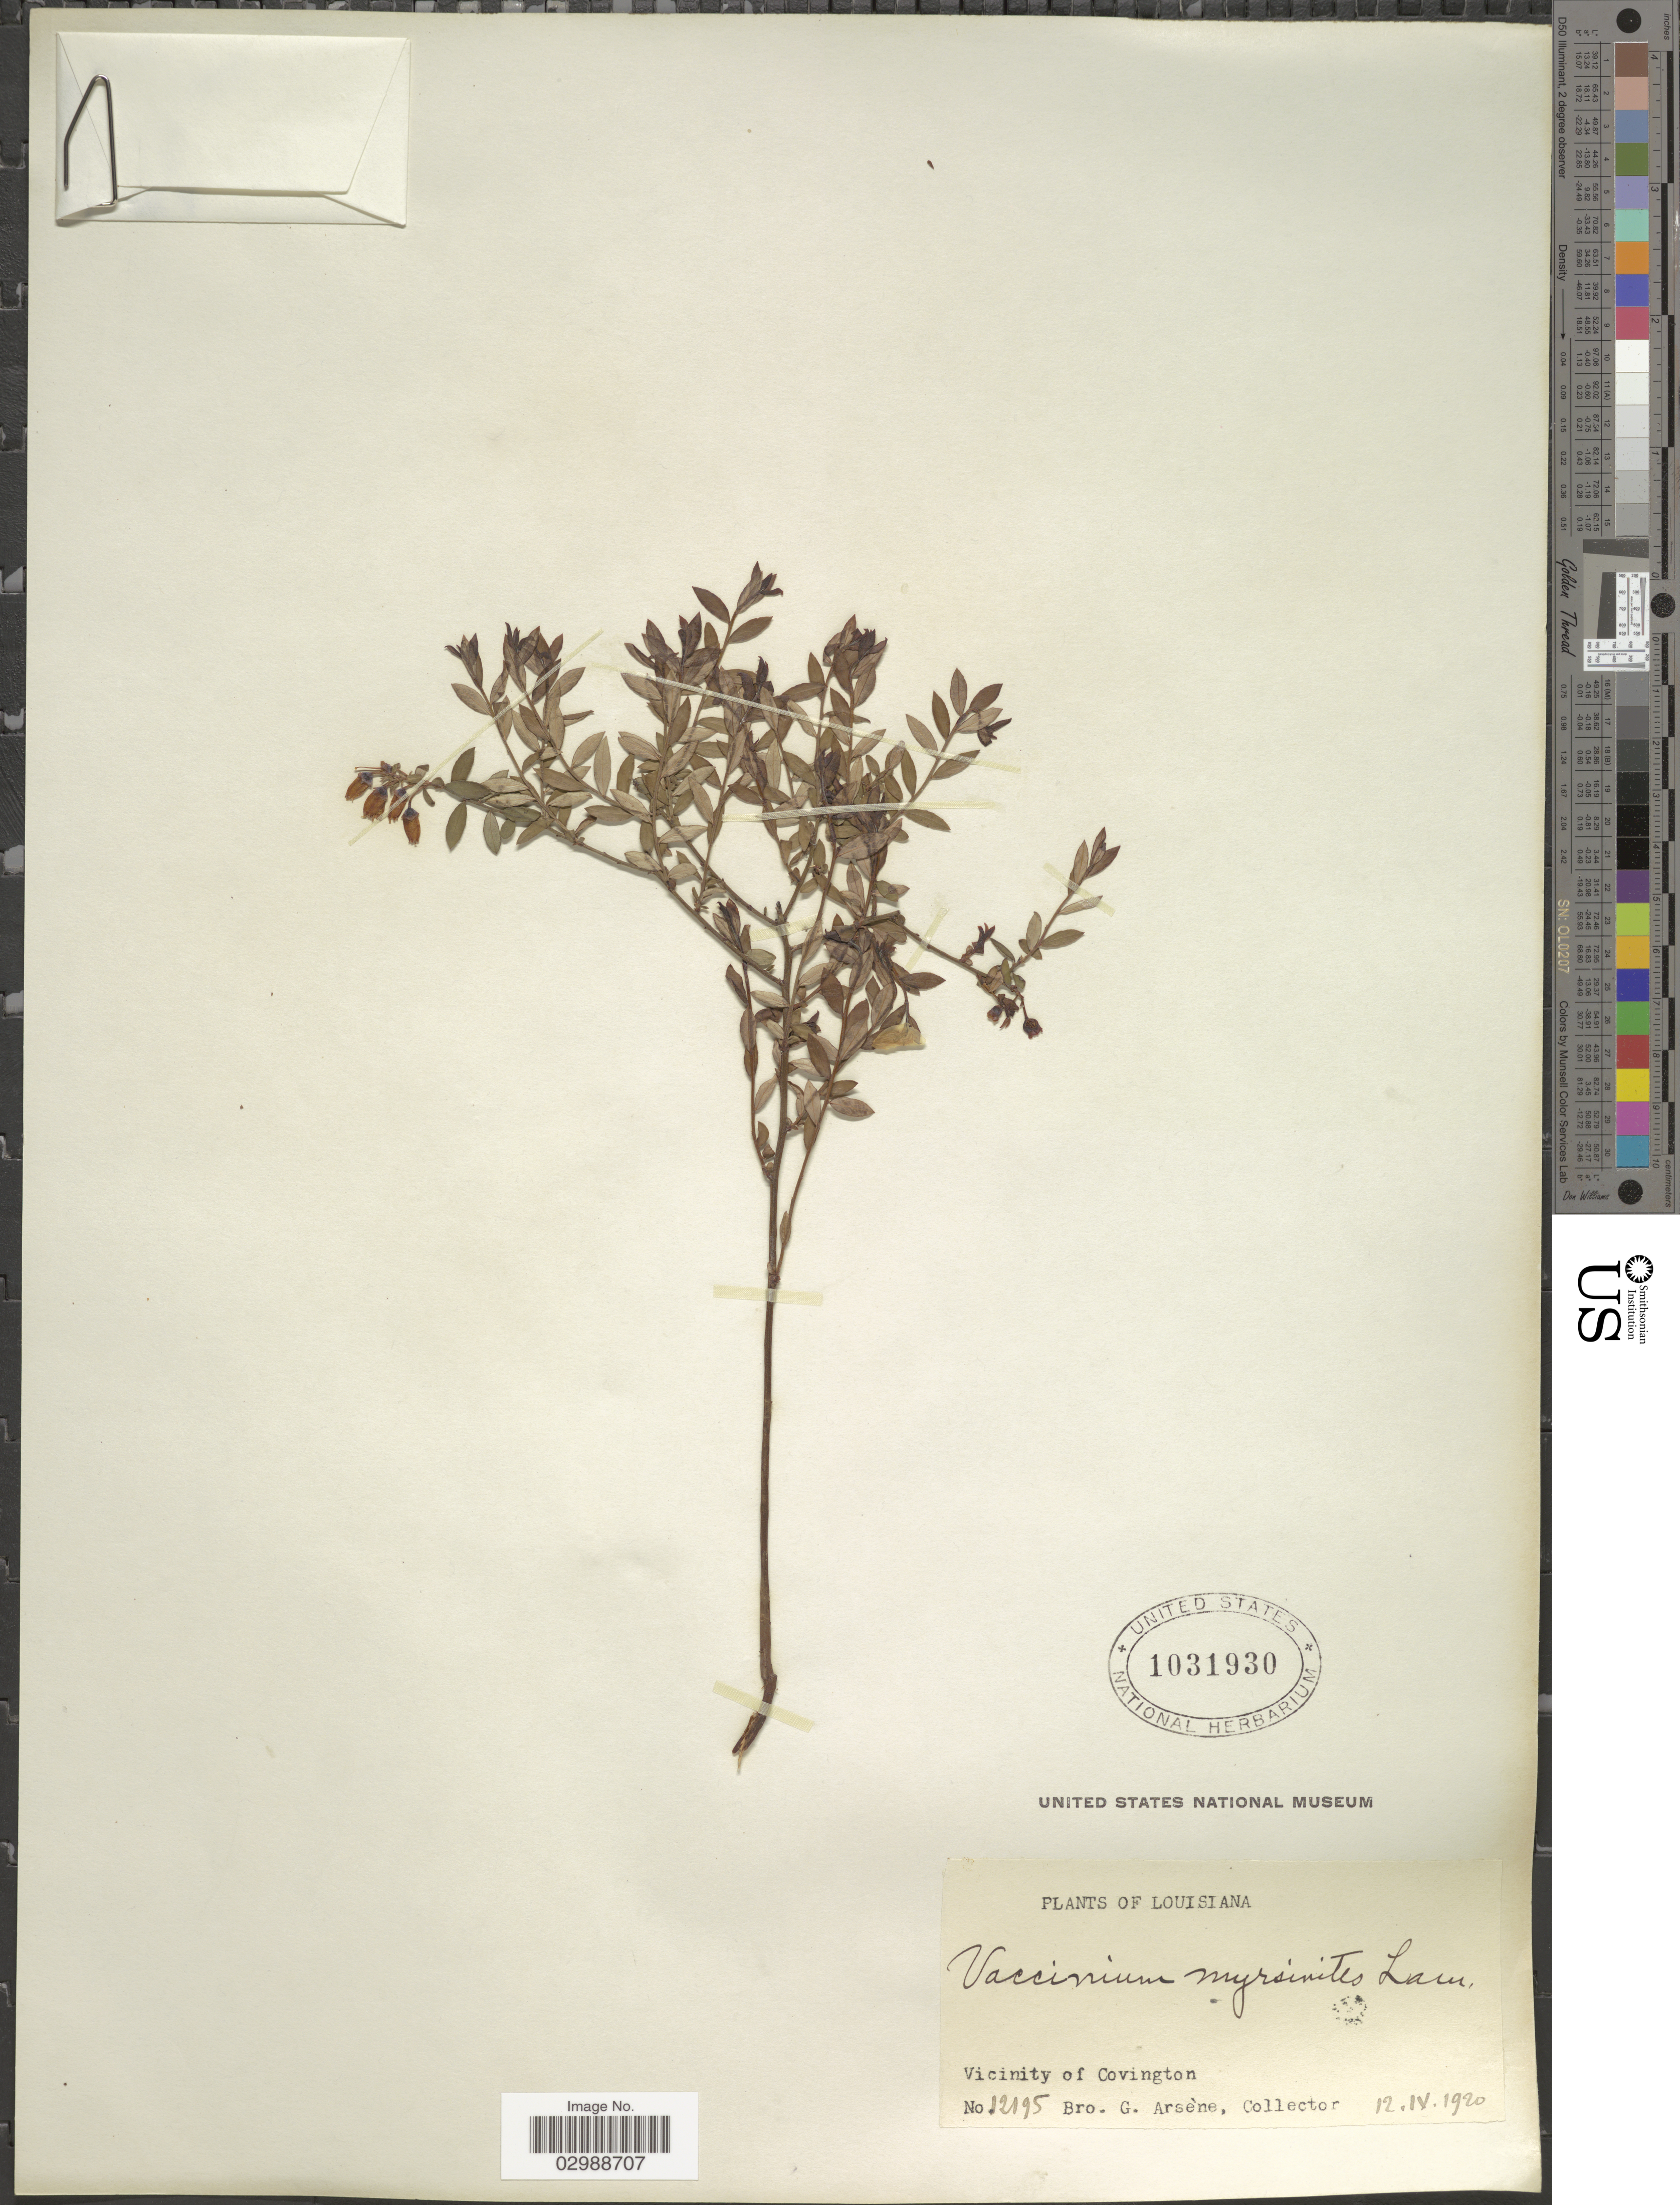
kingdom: Plantae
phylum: Tracheophyta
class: Magnoliopsida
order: Ericales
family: Ericaceae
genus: Vaccinium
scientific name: Vaccinium myrsinites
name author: Lam.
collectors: Bro. G. Arsène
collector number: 12195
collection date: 1920-09-12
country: United States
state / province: Louisiana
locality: Vicinity of Covington.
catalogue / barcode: US 1031930